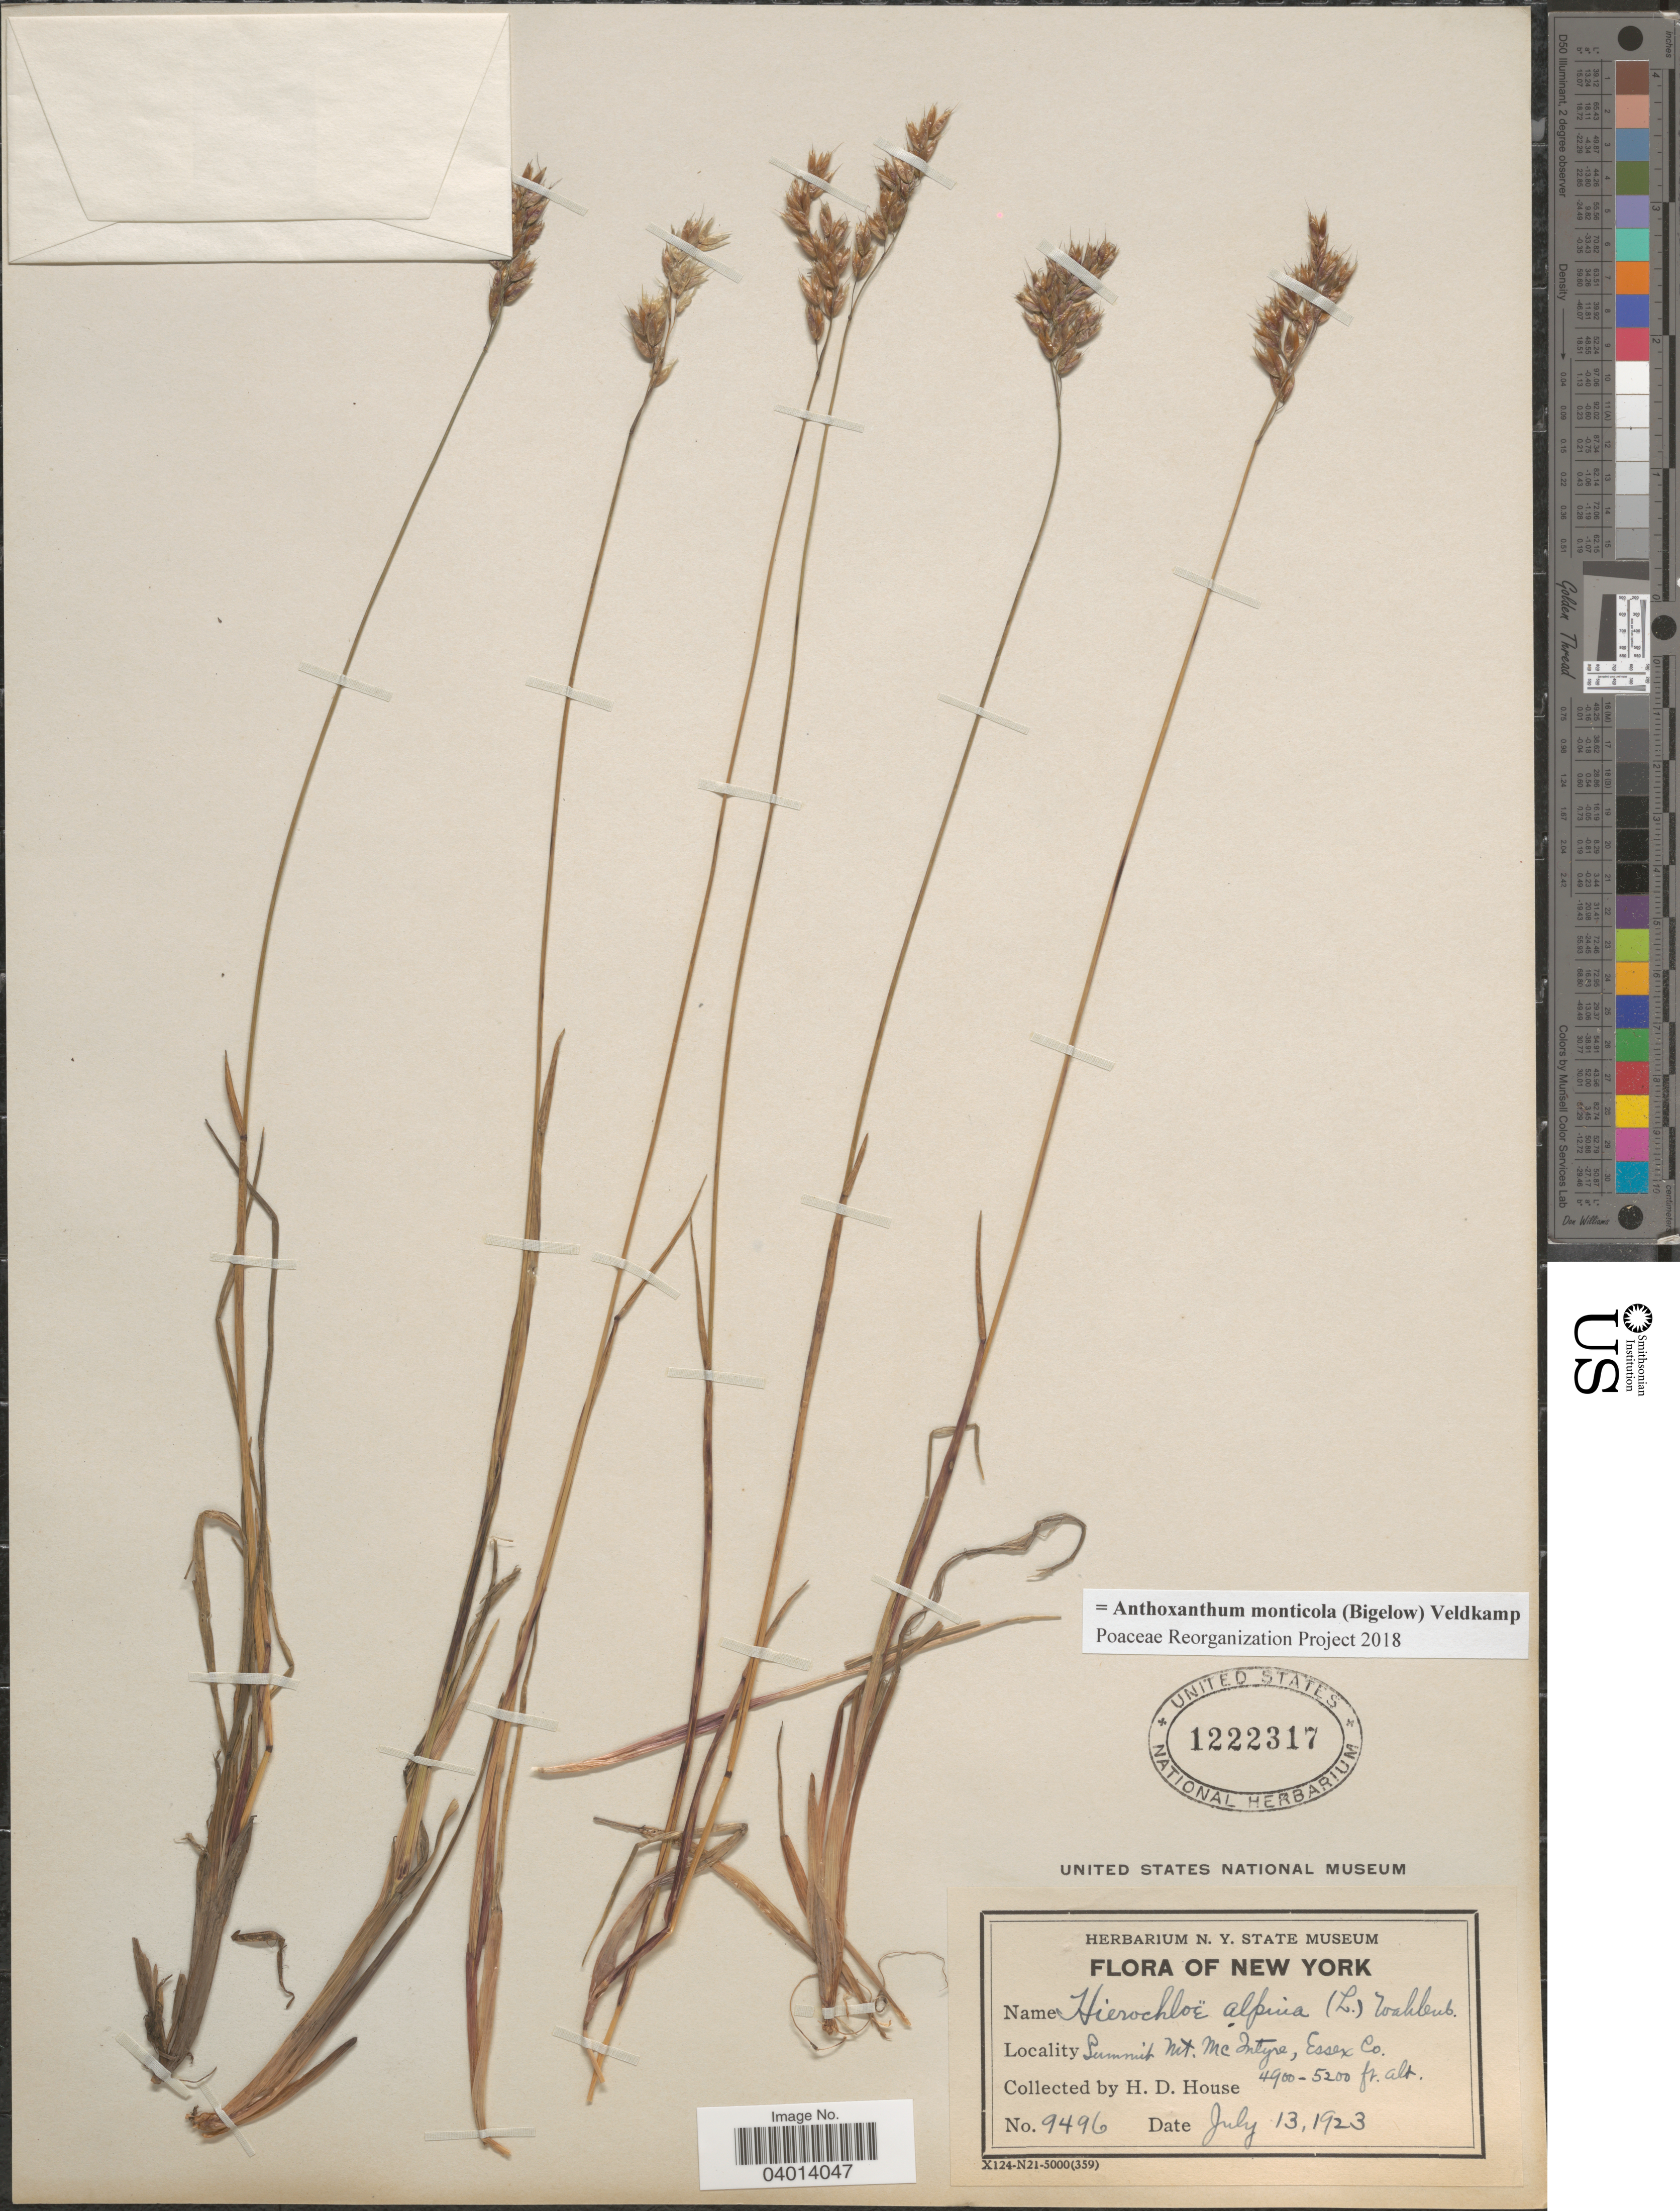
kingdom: Plantae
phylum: Tracheophyta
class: Liliopsida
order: Poales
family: Poaceae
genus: Anthoxanthum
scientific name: Anthoxanthum monticola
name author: (Bigelow) Veldkamp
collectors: H. D. House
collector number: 9496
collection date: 1923-07-13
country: United States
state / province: New York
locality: Summit Mt. McIntyre, Essex Co.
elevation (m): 1494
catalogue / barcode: US 1222317